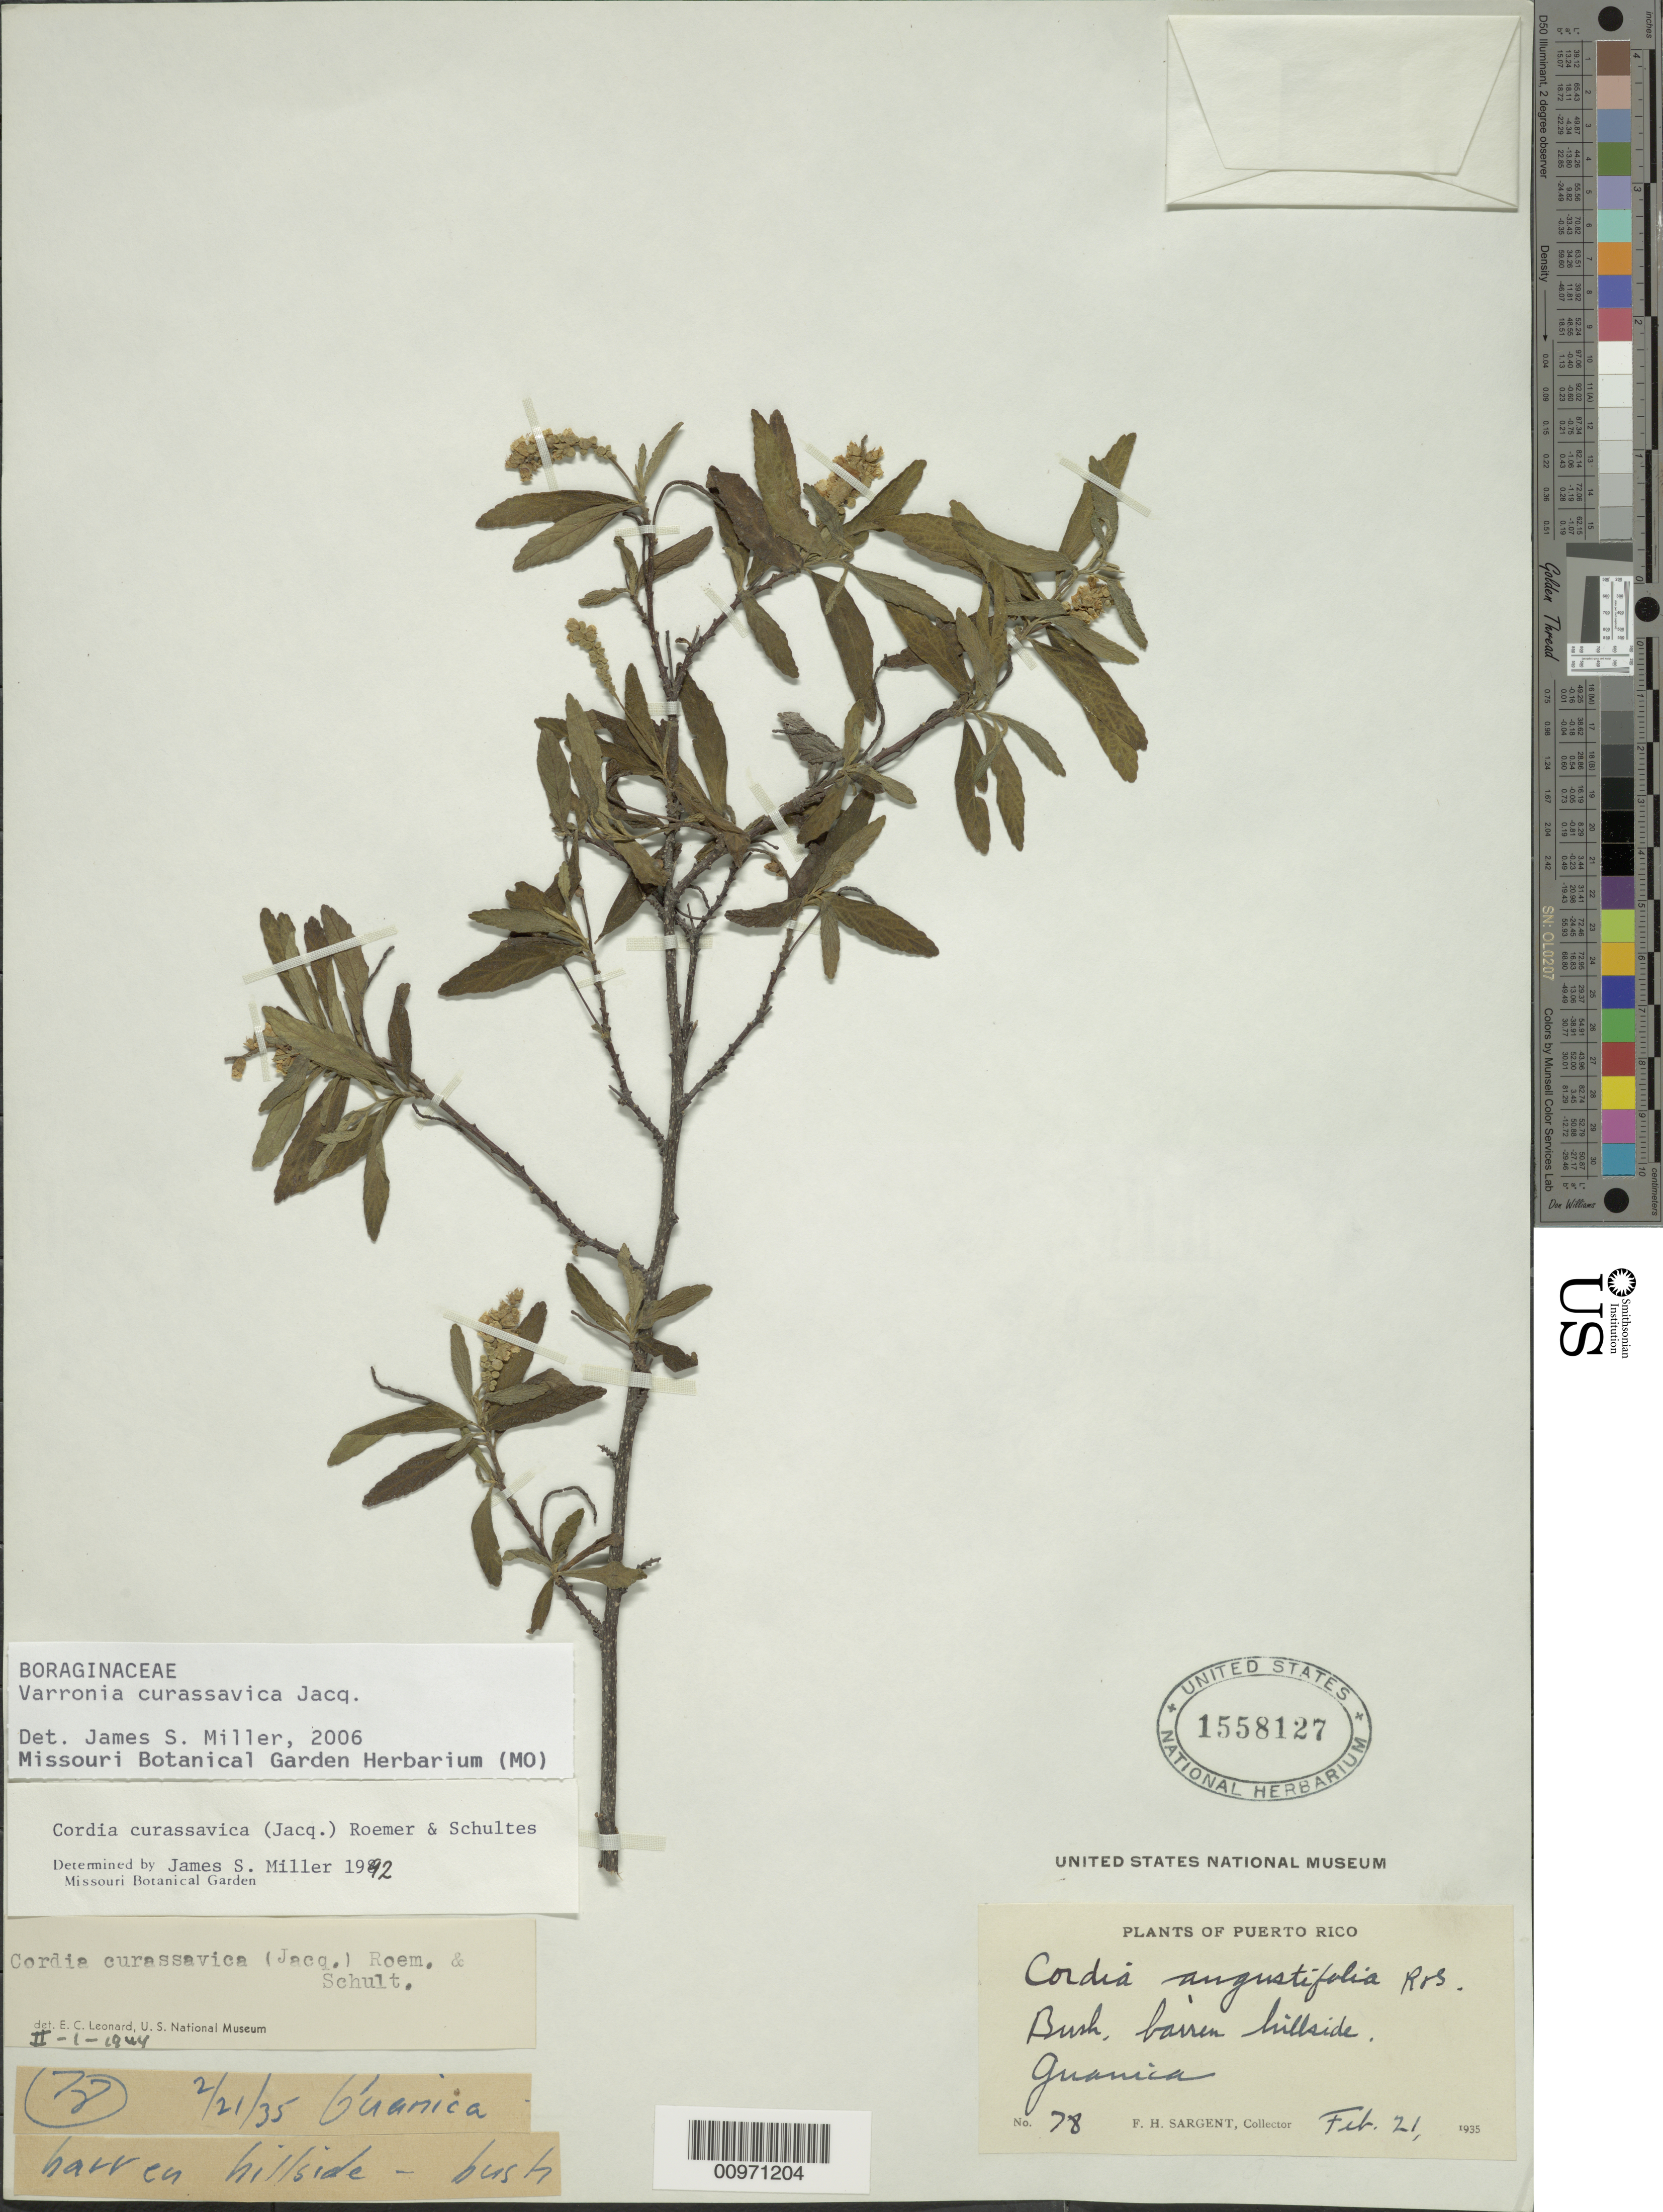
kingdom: Plantae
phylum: Tracheophyta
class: Magnoliopsida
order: Boraginales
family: Cordiaceae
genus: Varronia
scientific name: Varronia curassavica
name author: Jacq.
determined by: Miller, James S., (MO), Missouri Botanical Garden (UNITED STATES)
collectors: F. H. Sargent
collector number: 78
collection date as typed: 21 Feb 1935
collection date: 1935-02-21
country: Puerto Rico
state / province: Guánica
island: Puerto Rico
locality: Guanica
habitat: Barren hillside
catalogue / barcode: US 1558127